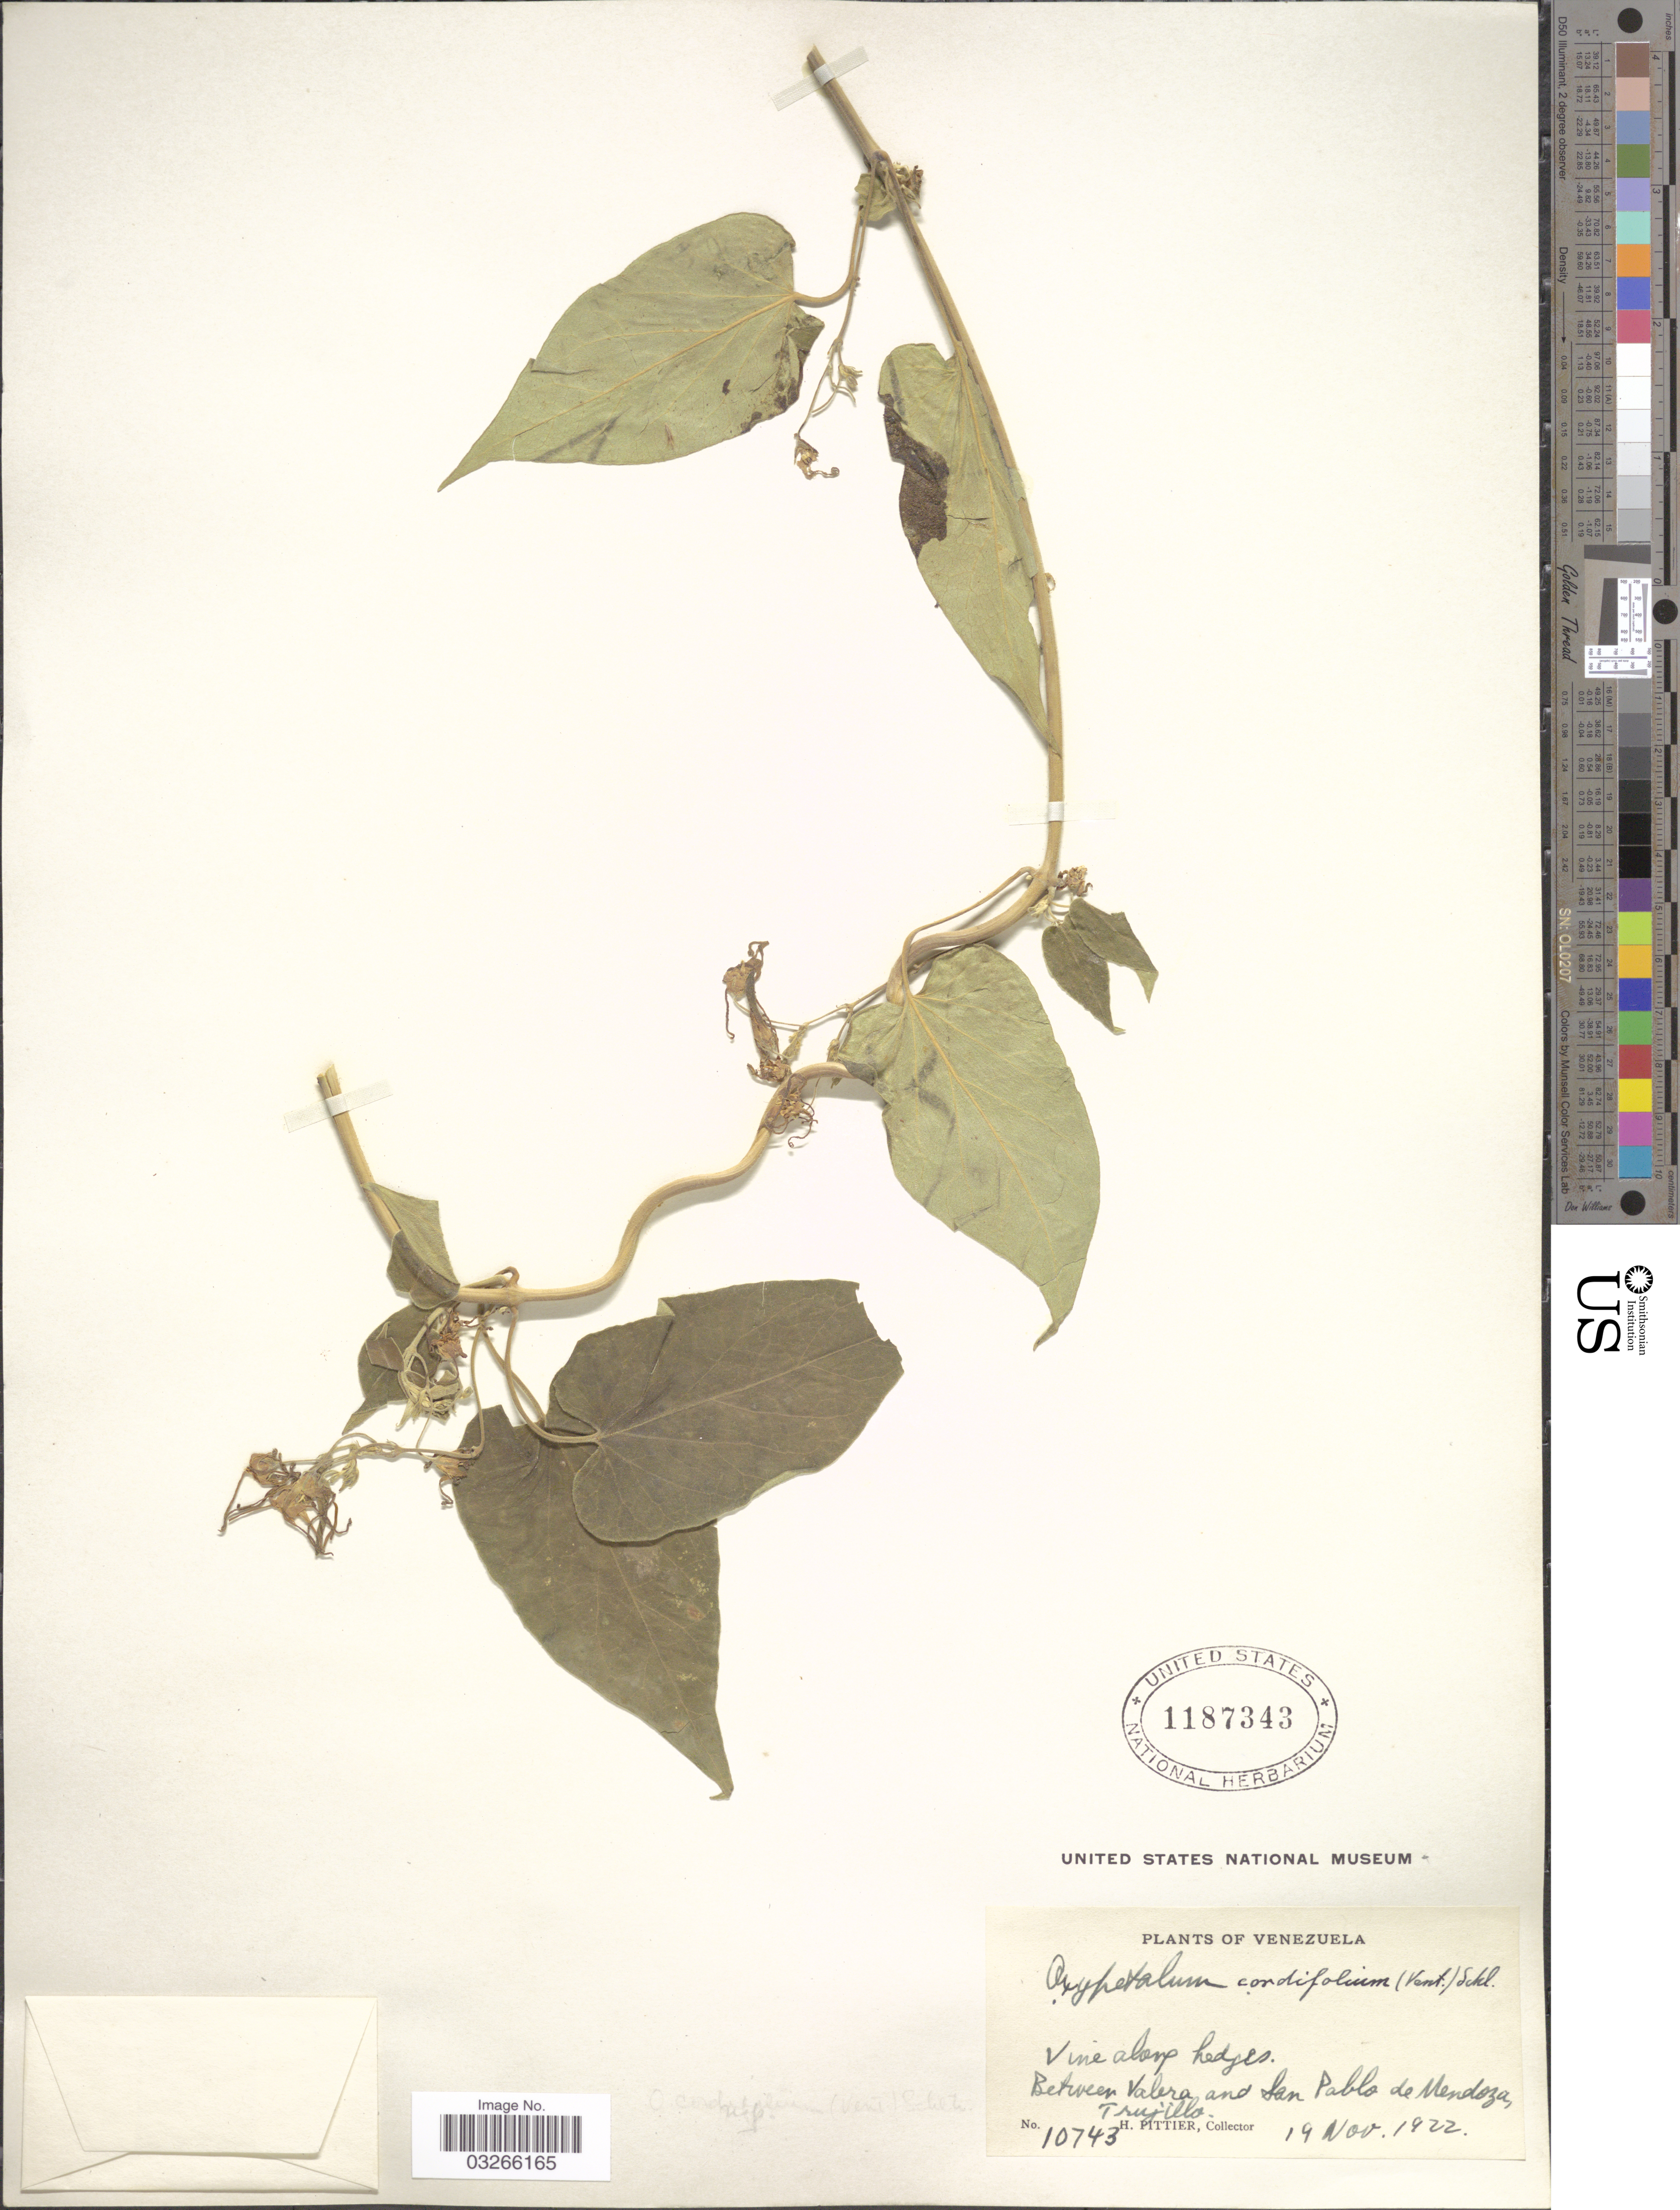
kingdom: Plantae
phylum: Tracheophyta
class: Magnoliopsida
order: Gentianales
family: Apocynaceae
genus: Oxypetalum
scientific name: Oxypetalum cordifolium subsp. cordifolium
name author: (Vent.) Schltr.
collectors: H. F. Pittier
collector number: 10743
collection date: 1922-11-19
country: Venezuela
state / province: Trujillo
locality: Between Valera and San Pablo de Mendoza.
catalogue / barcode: US 1187343